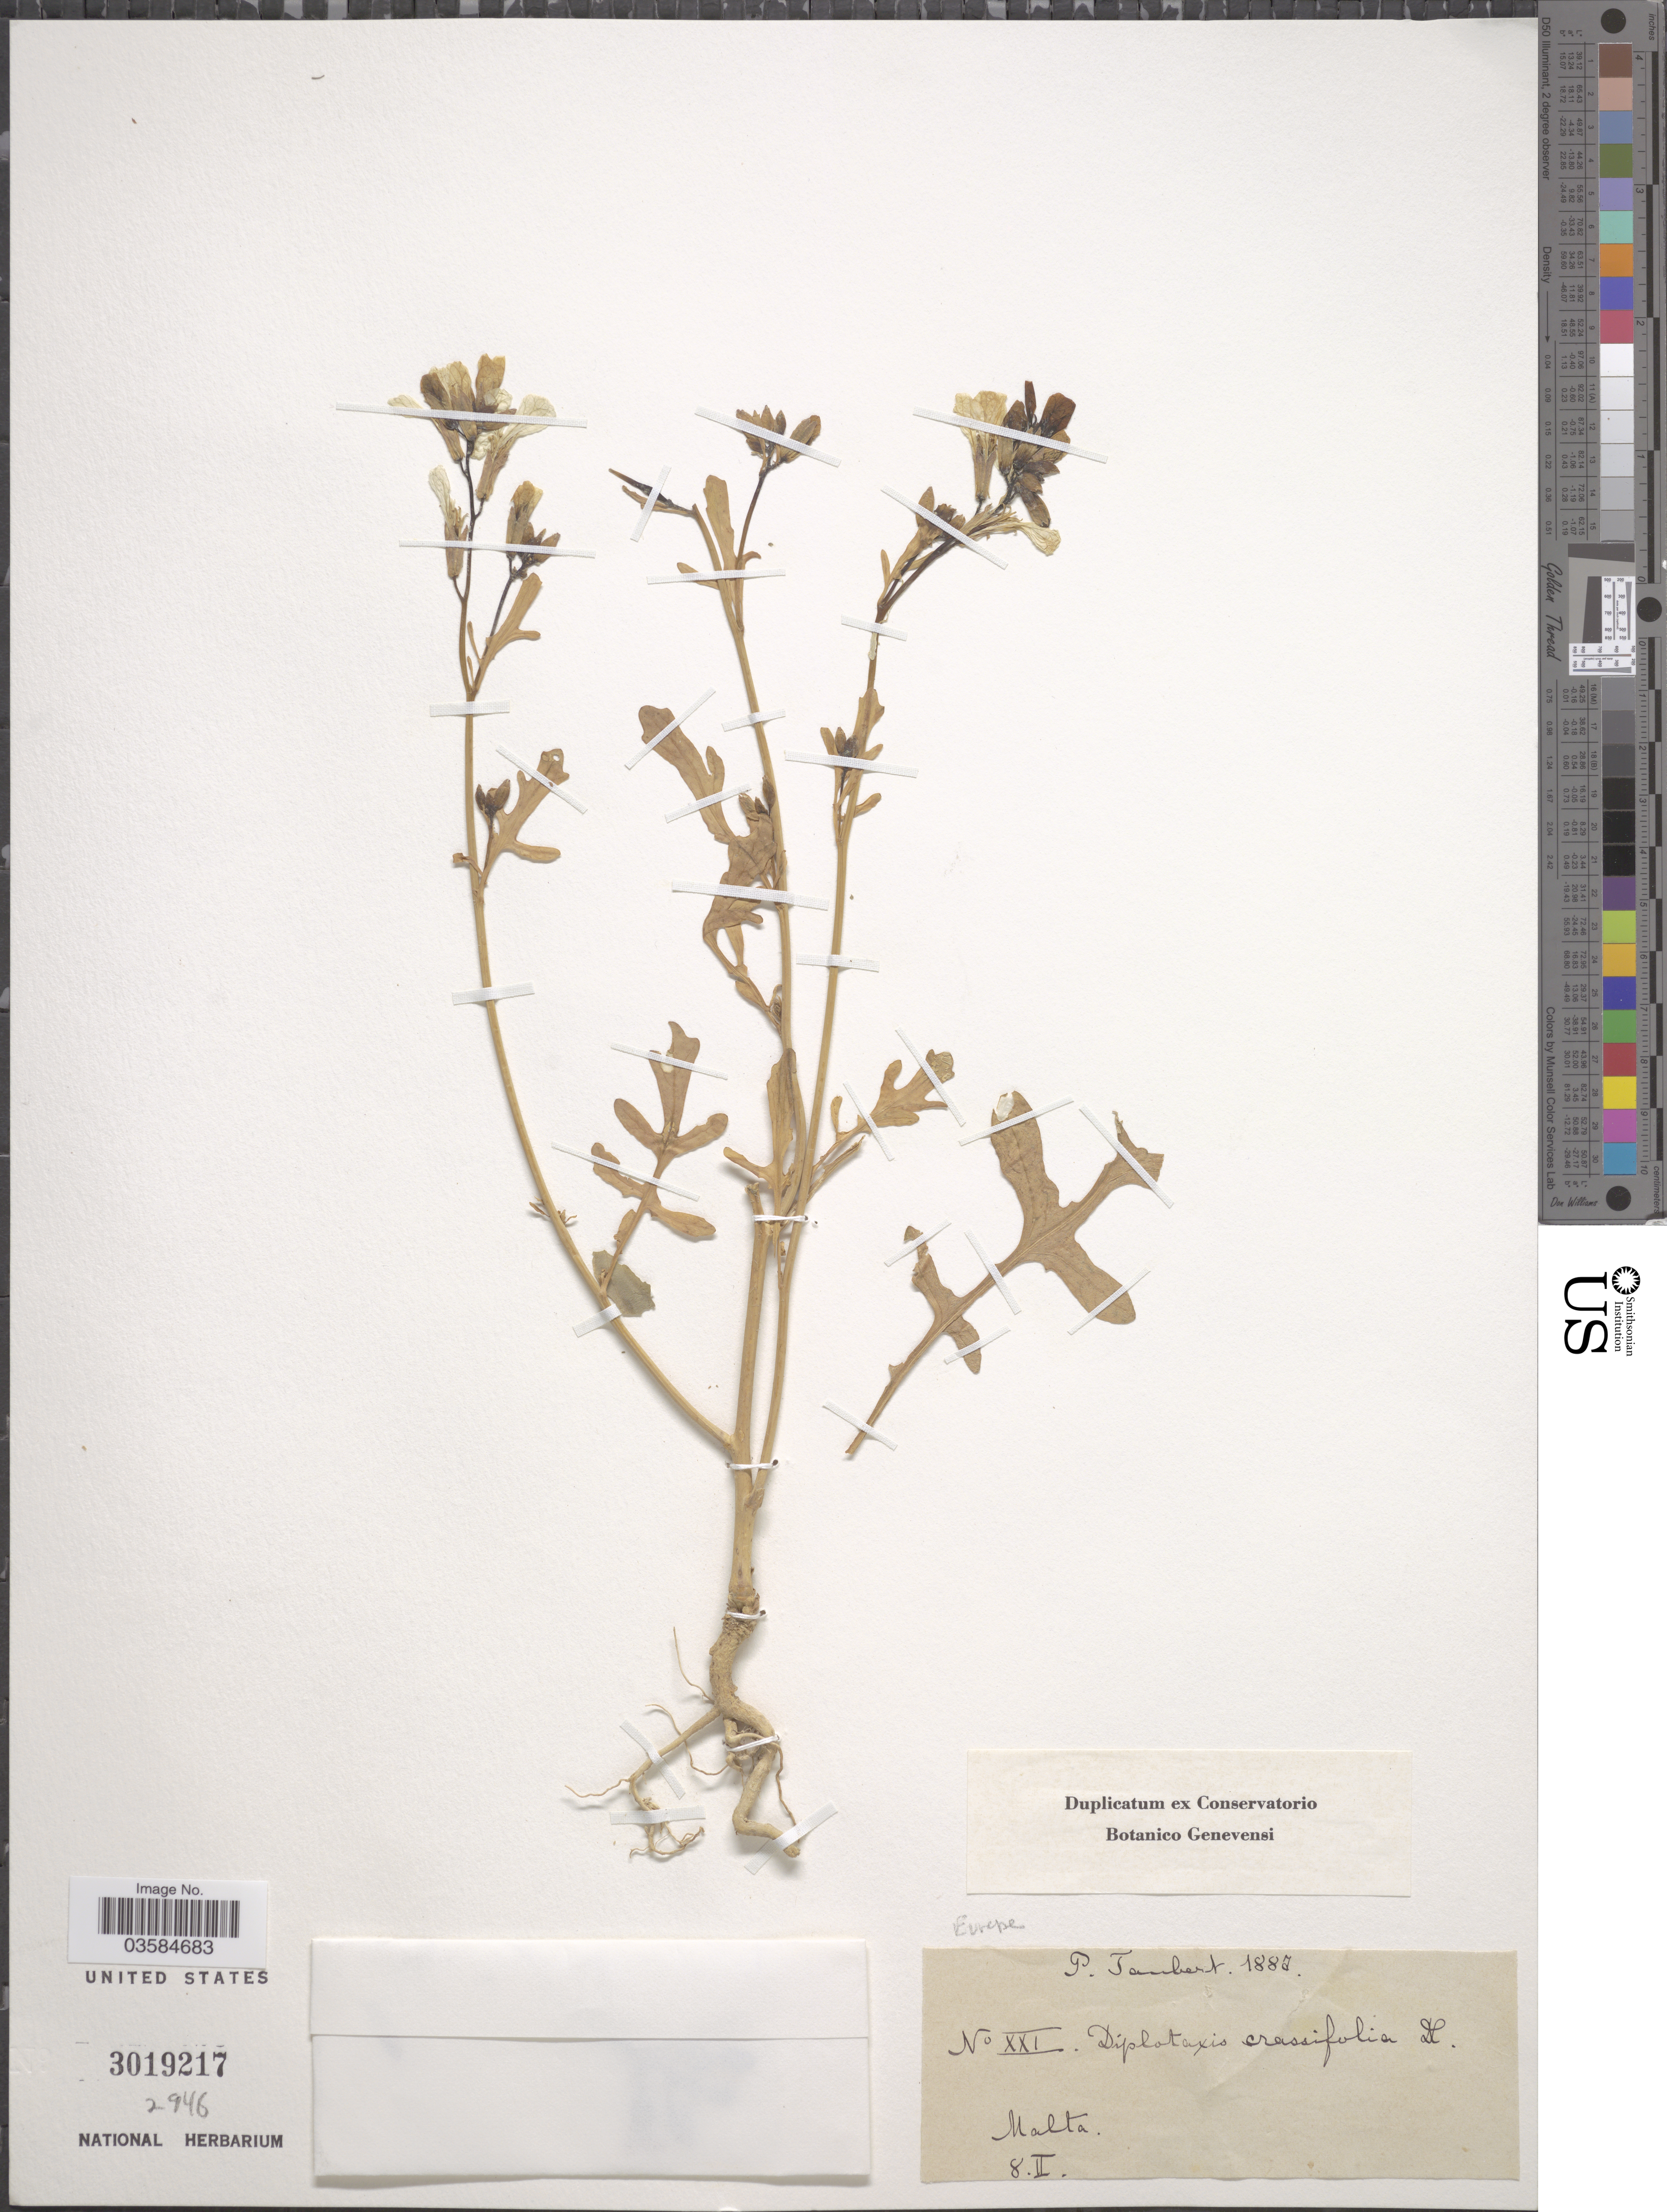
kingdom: Plantae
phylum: Tracheophyta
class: Magnoliopsida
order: Brassicales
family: Brassicaceae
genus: Diplotaxis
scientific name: Diplotaxis crassifolia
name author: DC.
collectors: P. H. W. Taubert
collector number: XXI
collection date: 1887-02-08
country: Malta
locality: Malta. Europe.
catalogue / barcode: US 3019217